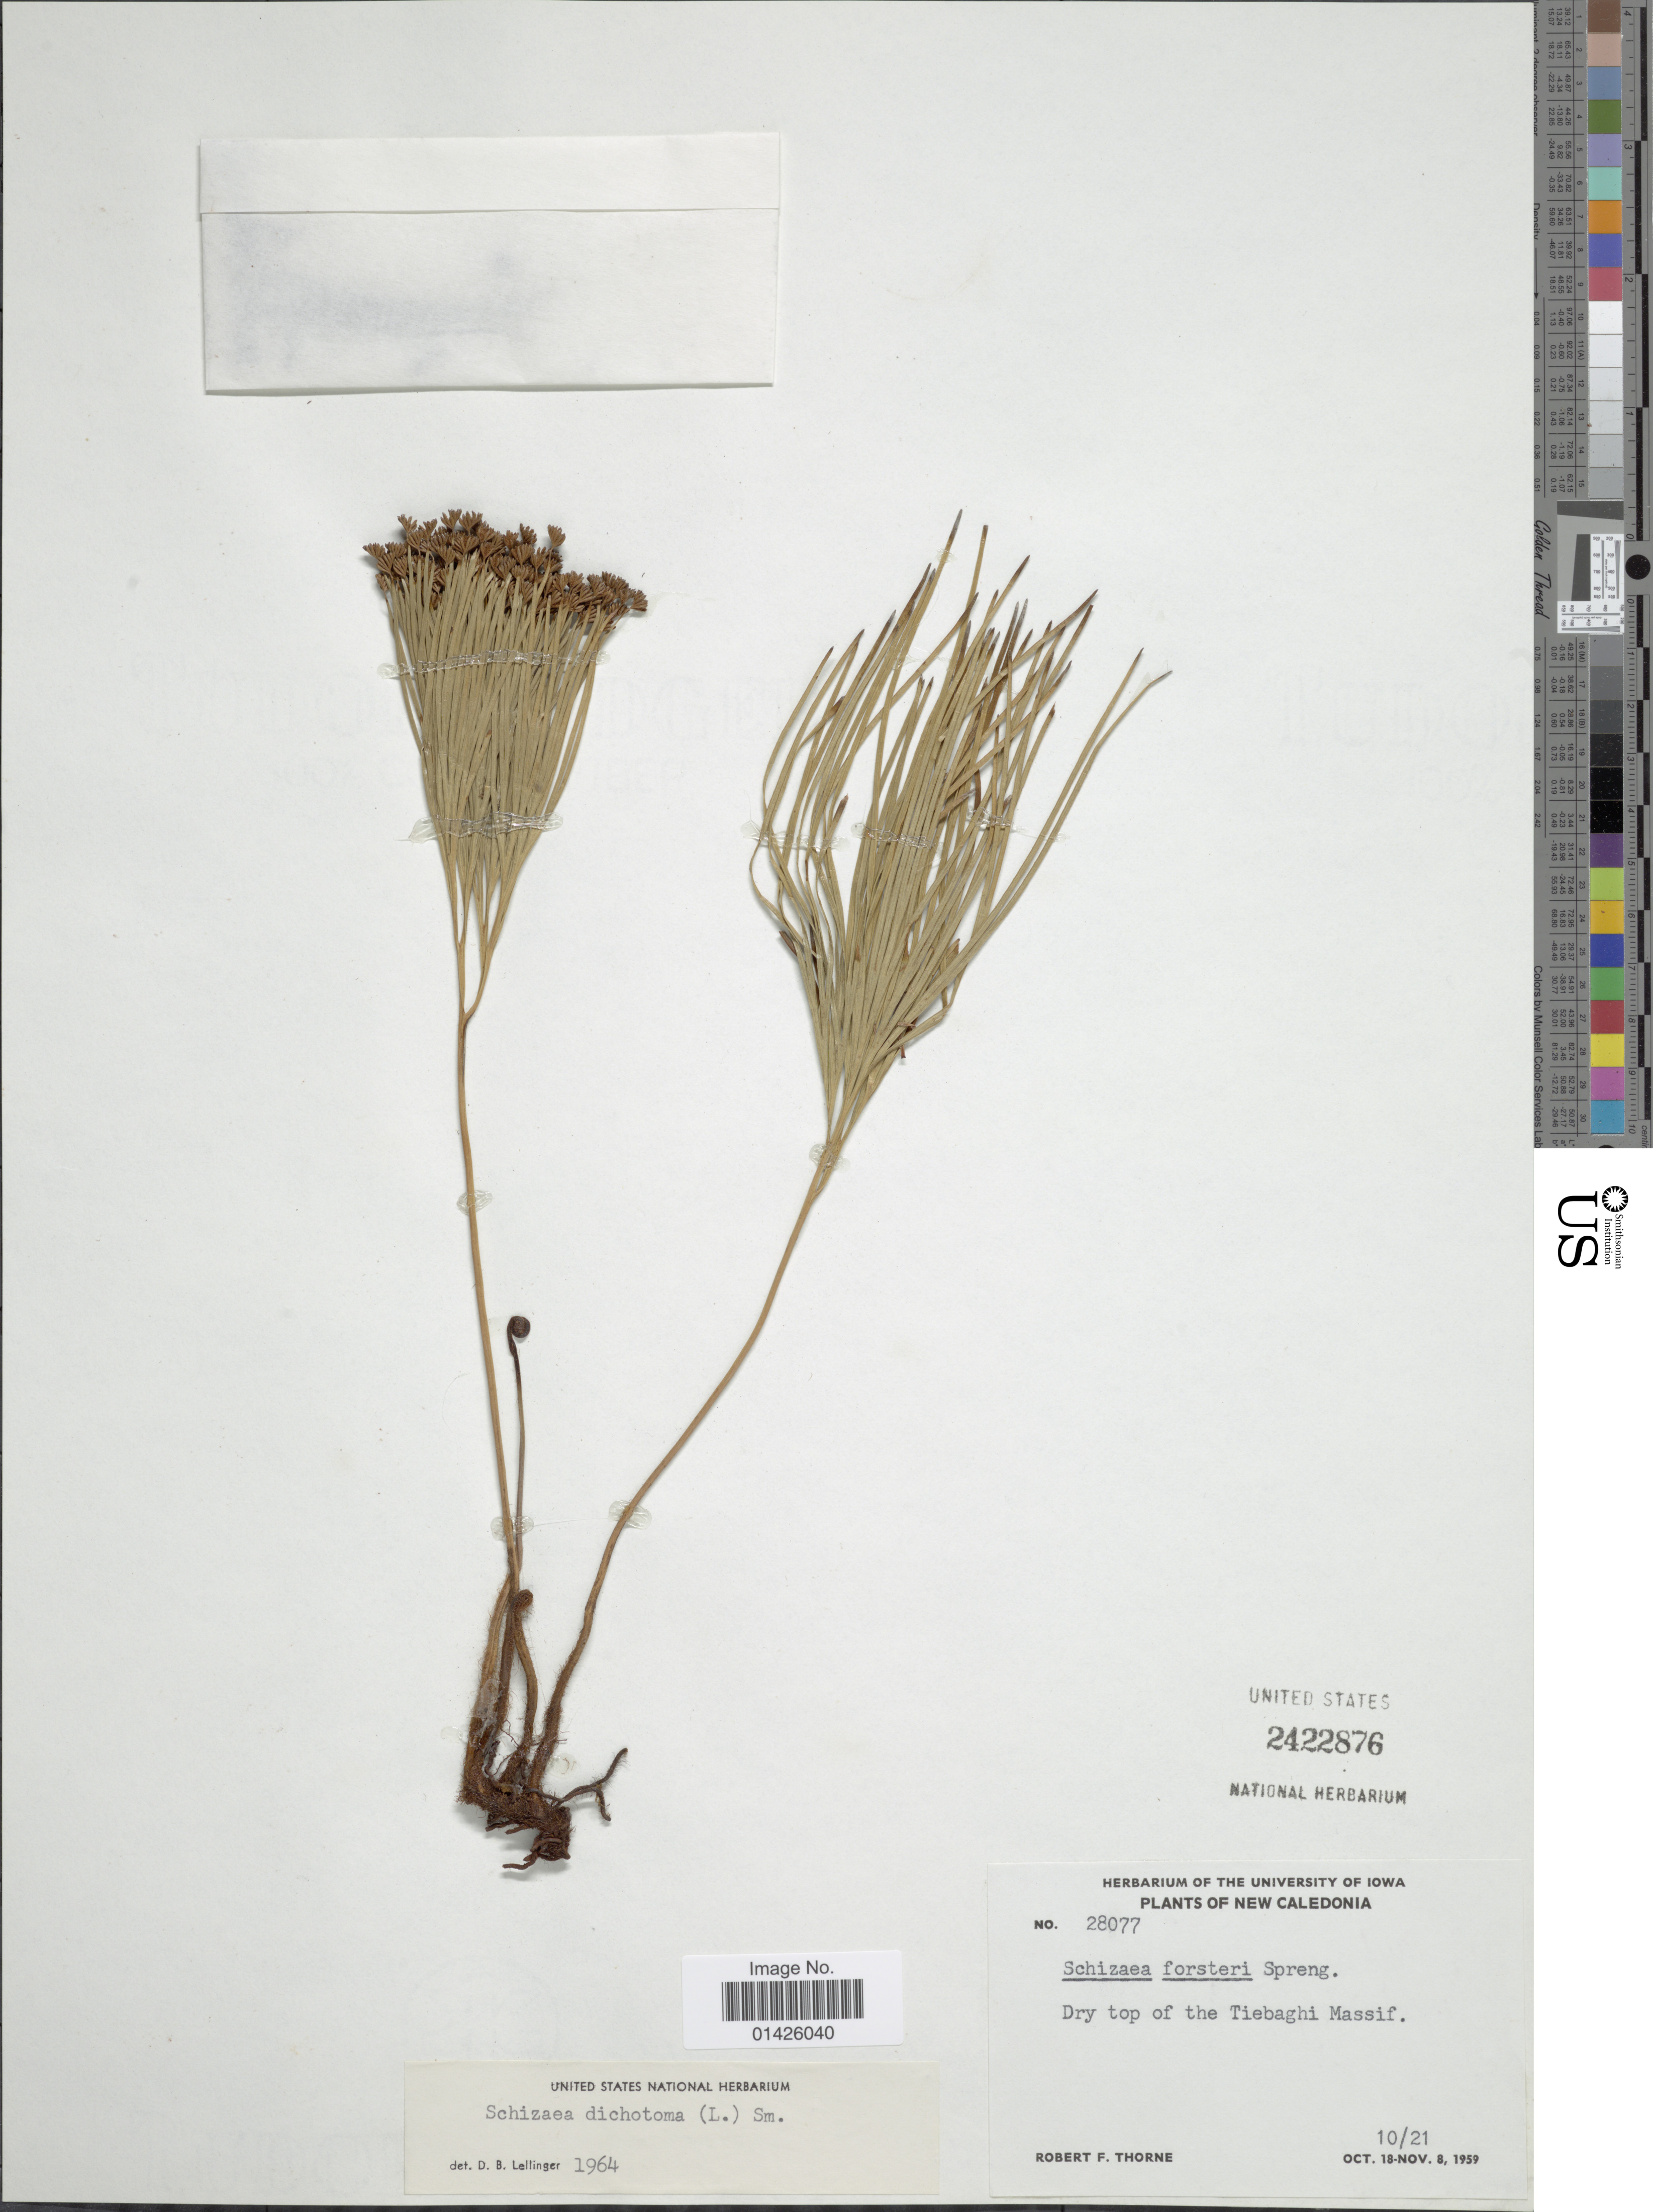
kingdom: Plantae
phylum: Tracheophyta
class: Polypodiopsida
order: Schizaeales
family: Schizaeaceae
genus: Schizaea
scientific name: Schizaea dichotoma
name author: (L.) J. Sm.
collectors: R. F. Thorne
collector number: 28077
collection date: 1959-10-21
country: New Caledonia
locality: Dry top of the Tiebaghi Massif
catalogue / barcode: US 2422876